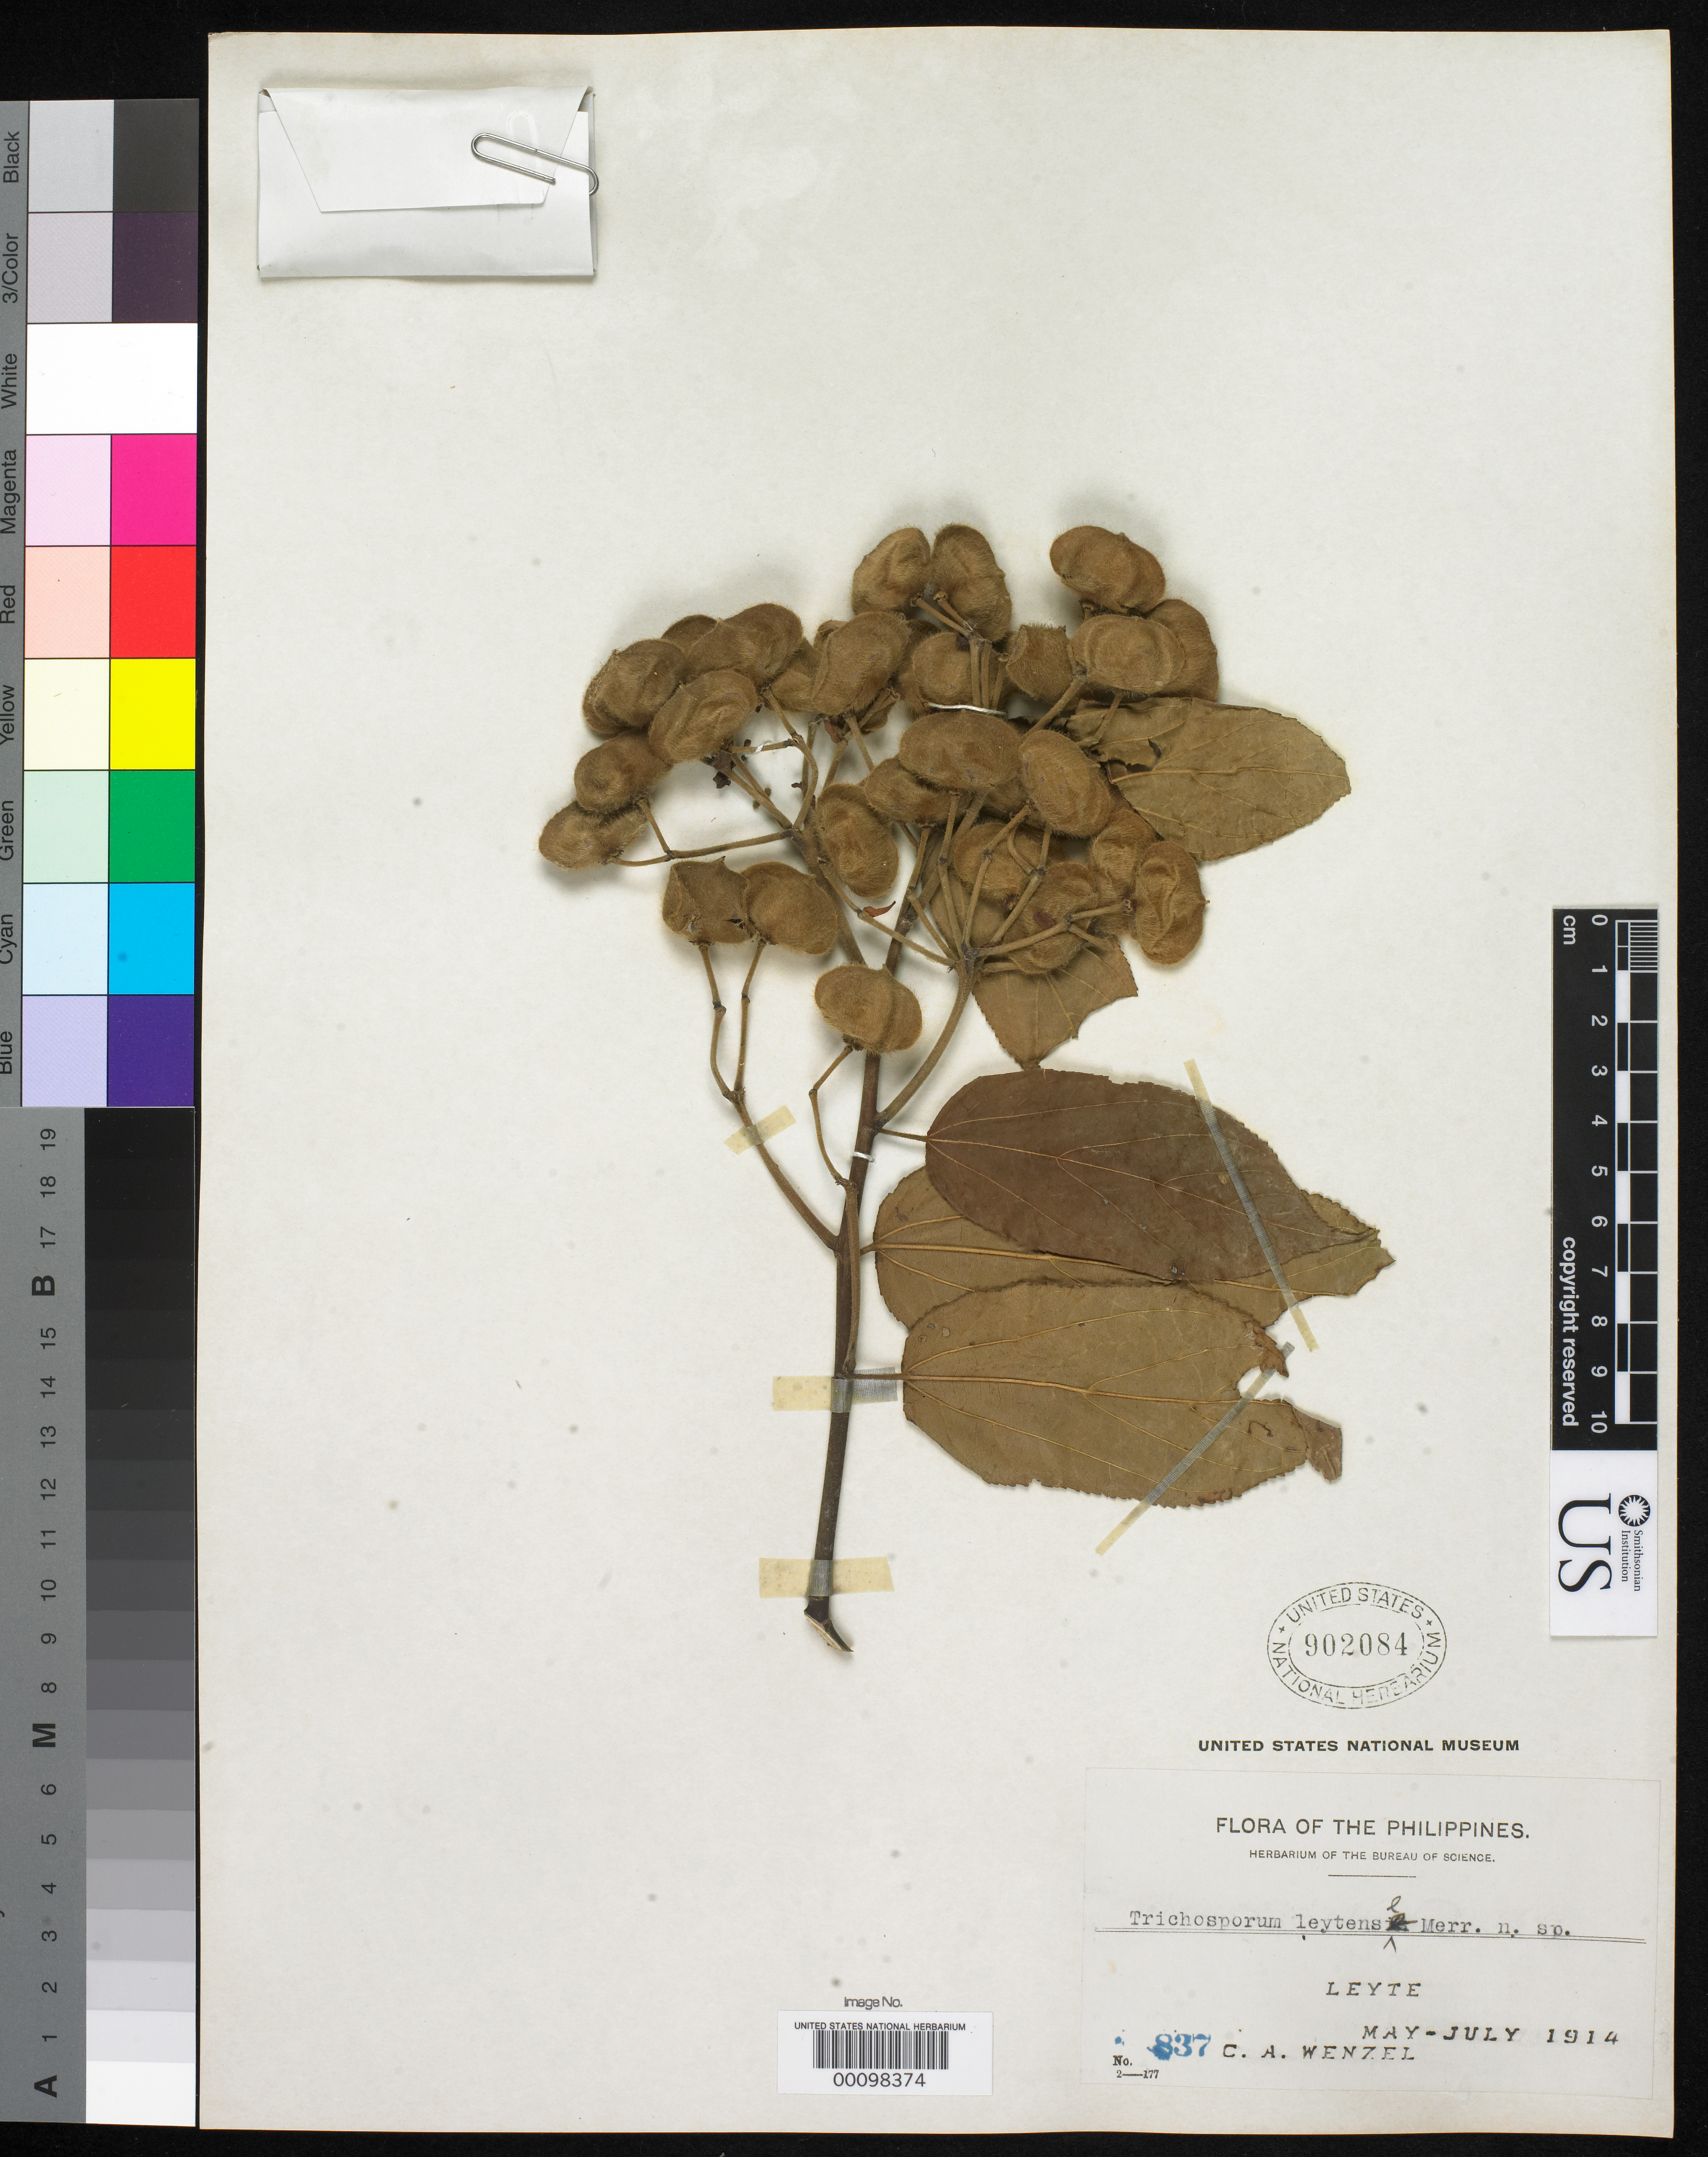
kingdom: Plantae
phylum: Tracheophyta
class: Magnoliopsida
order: Malvales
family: Malvaceae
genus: Trichospermum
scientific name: Trichospermum leytense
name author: Merr.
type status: Isotype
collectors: C. Wenzel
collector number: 837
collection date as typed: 05 Jun 1914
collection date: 1914-06-05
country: Philippines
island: Leyte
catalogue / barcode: US 902084